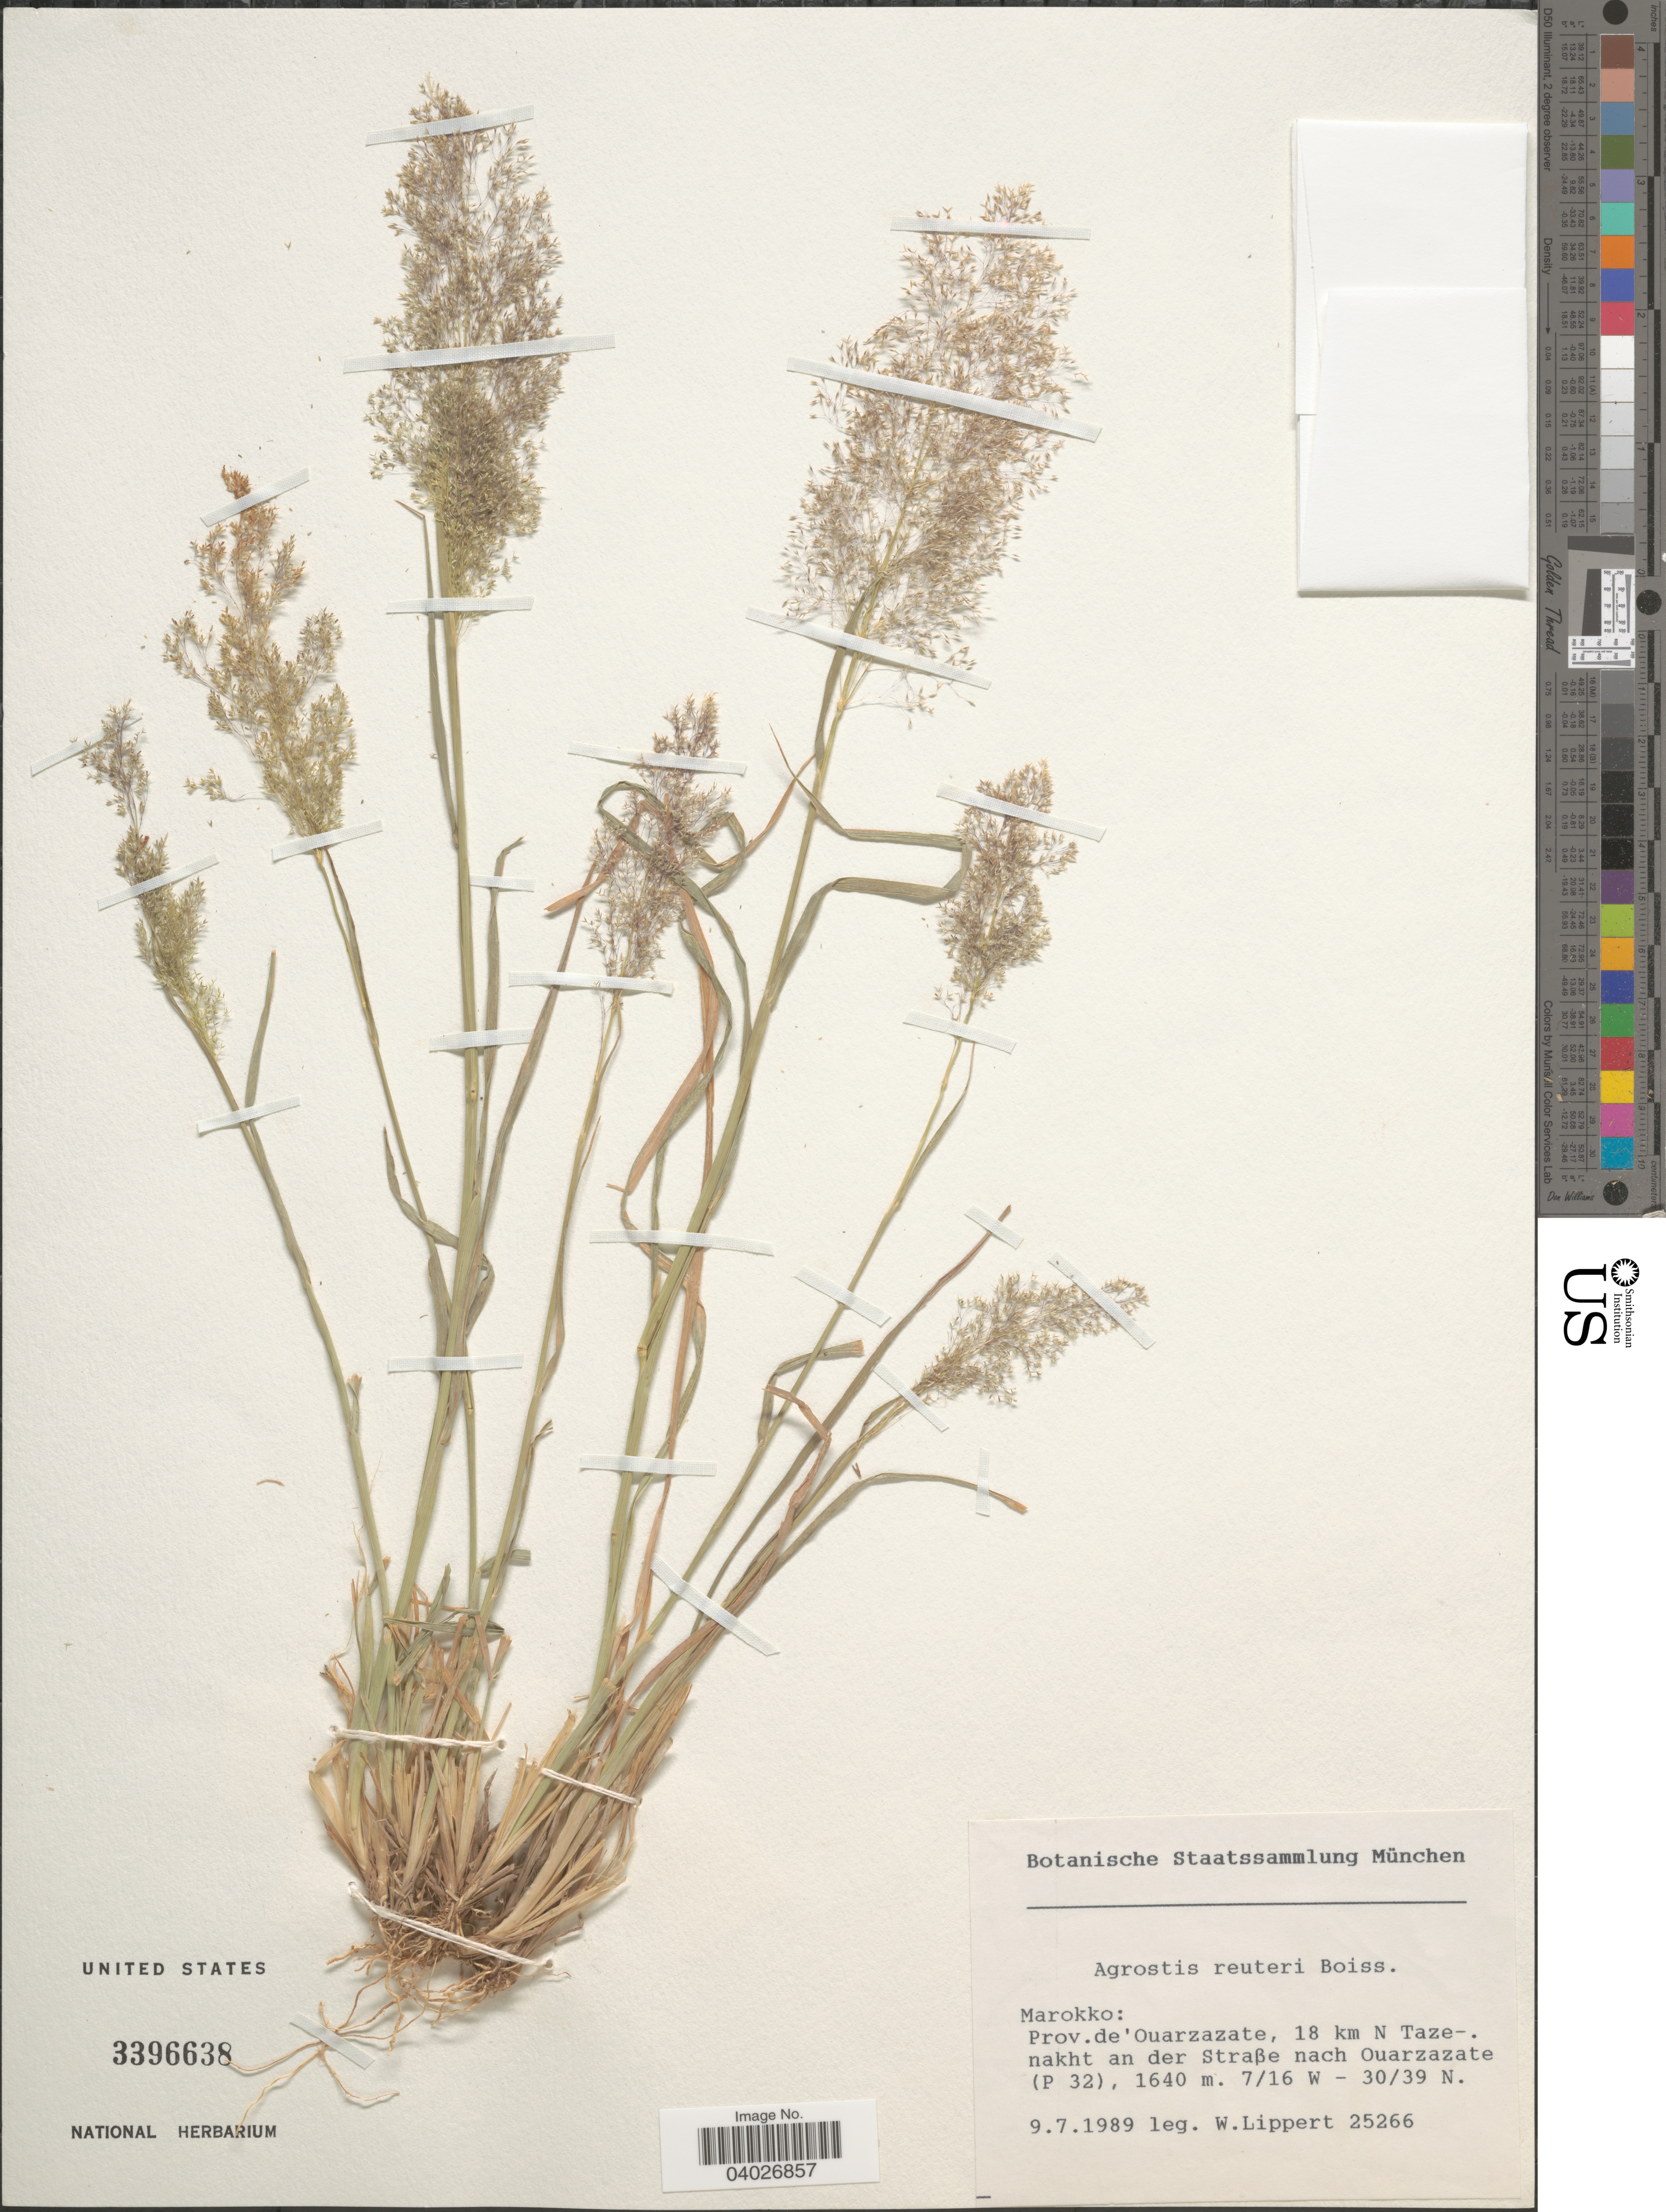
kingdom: Plantae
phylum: Tracheophyta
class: Liliopsida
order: Poales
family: Poaceae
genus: Agrostis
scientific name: Agrostis reuteri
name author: Boiss.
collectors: W. Lippert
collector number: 25266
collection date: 1989-07-09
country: Morocco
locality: Marokko: Prov. de'Ouarzazate, 18 km N Tazenakht an der Straße nach Ouarzazate (P 32).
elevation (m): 1640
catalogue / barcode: US 3396638